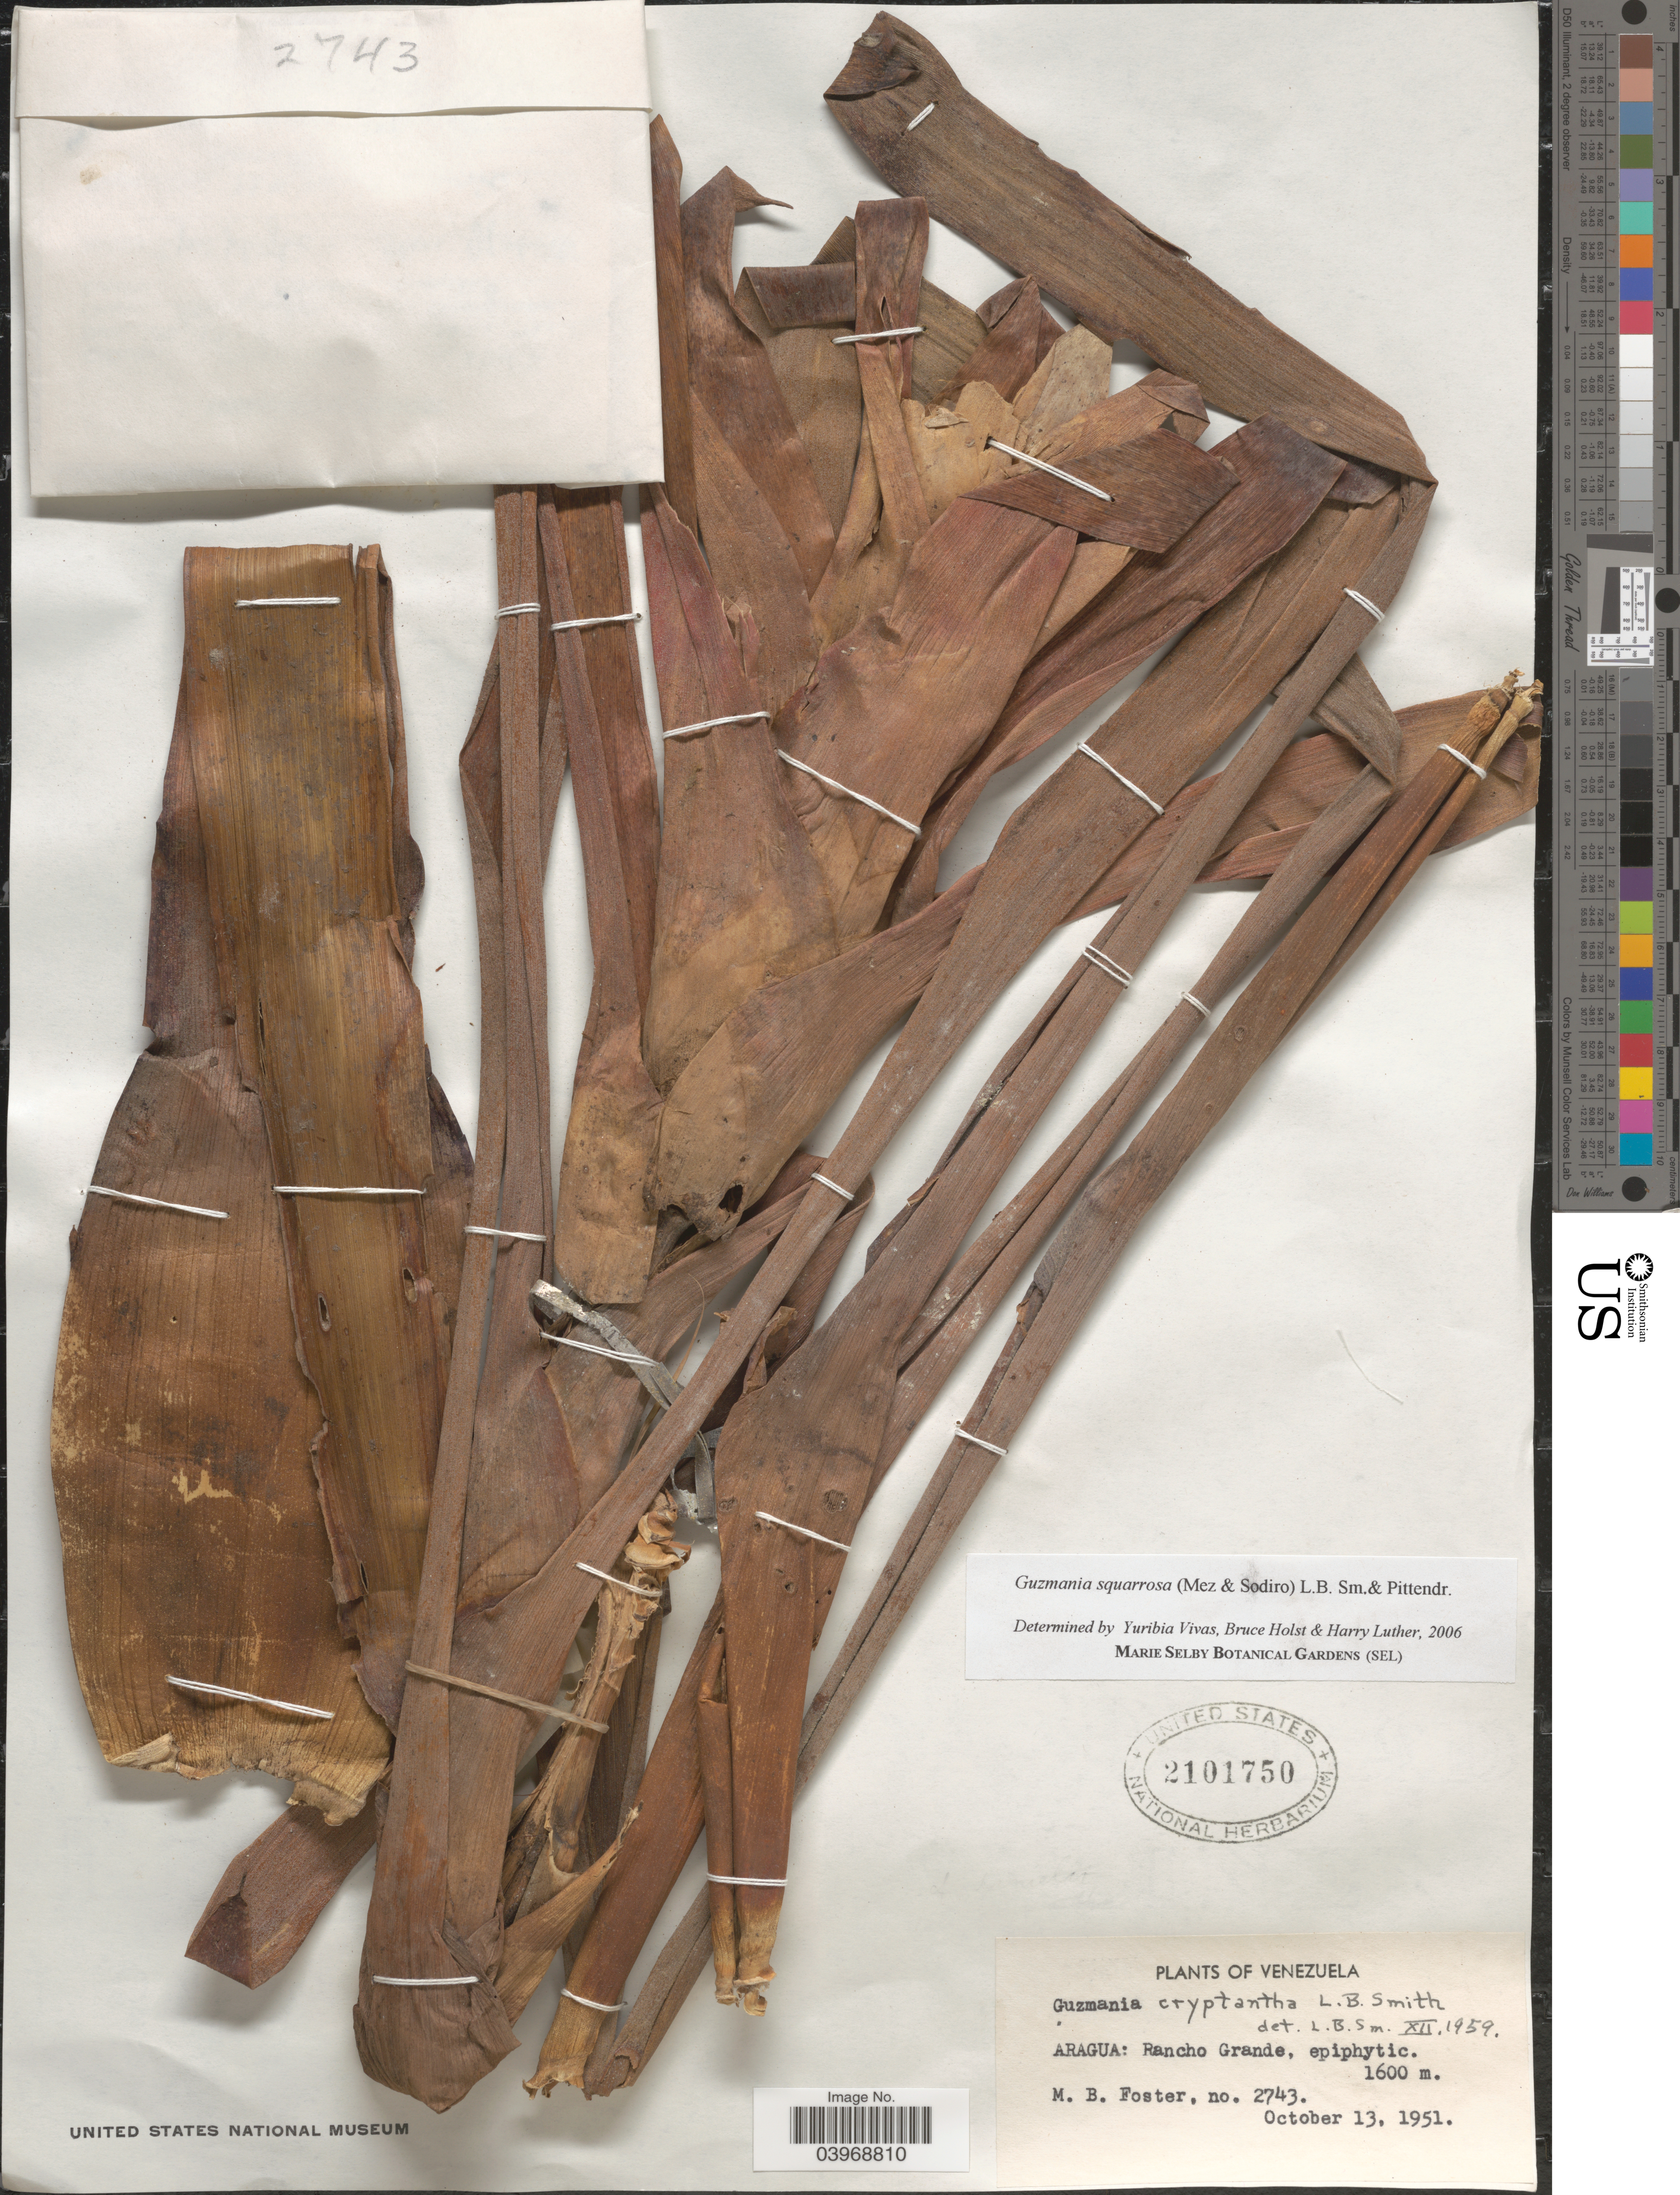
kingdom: Plantae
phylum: Tracheophyta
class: Liliopsida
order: Poales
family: Bromeliaceae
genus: Guzmania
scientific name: Guzmania squarrosa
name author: (Mez & Sodiro) L.B. Sm. & Pittendr.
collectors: M. B. Foster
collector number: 2743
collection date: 1951-10-13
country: Venezuela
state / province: Aragua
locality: Rancho Grande.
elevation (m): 1600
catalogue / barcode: US 2101750